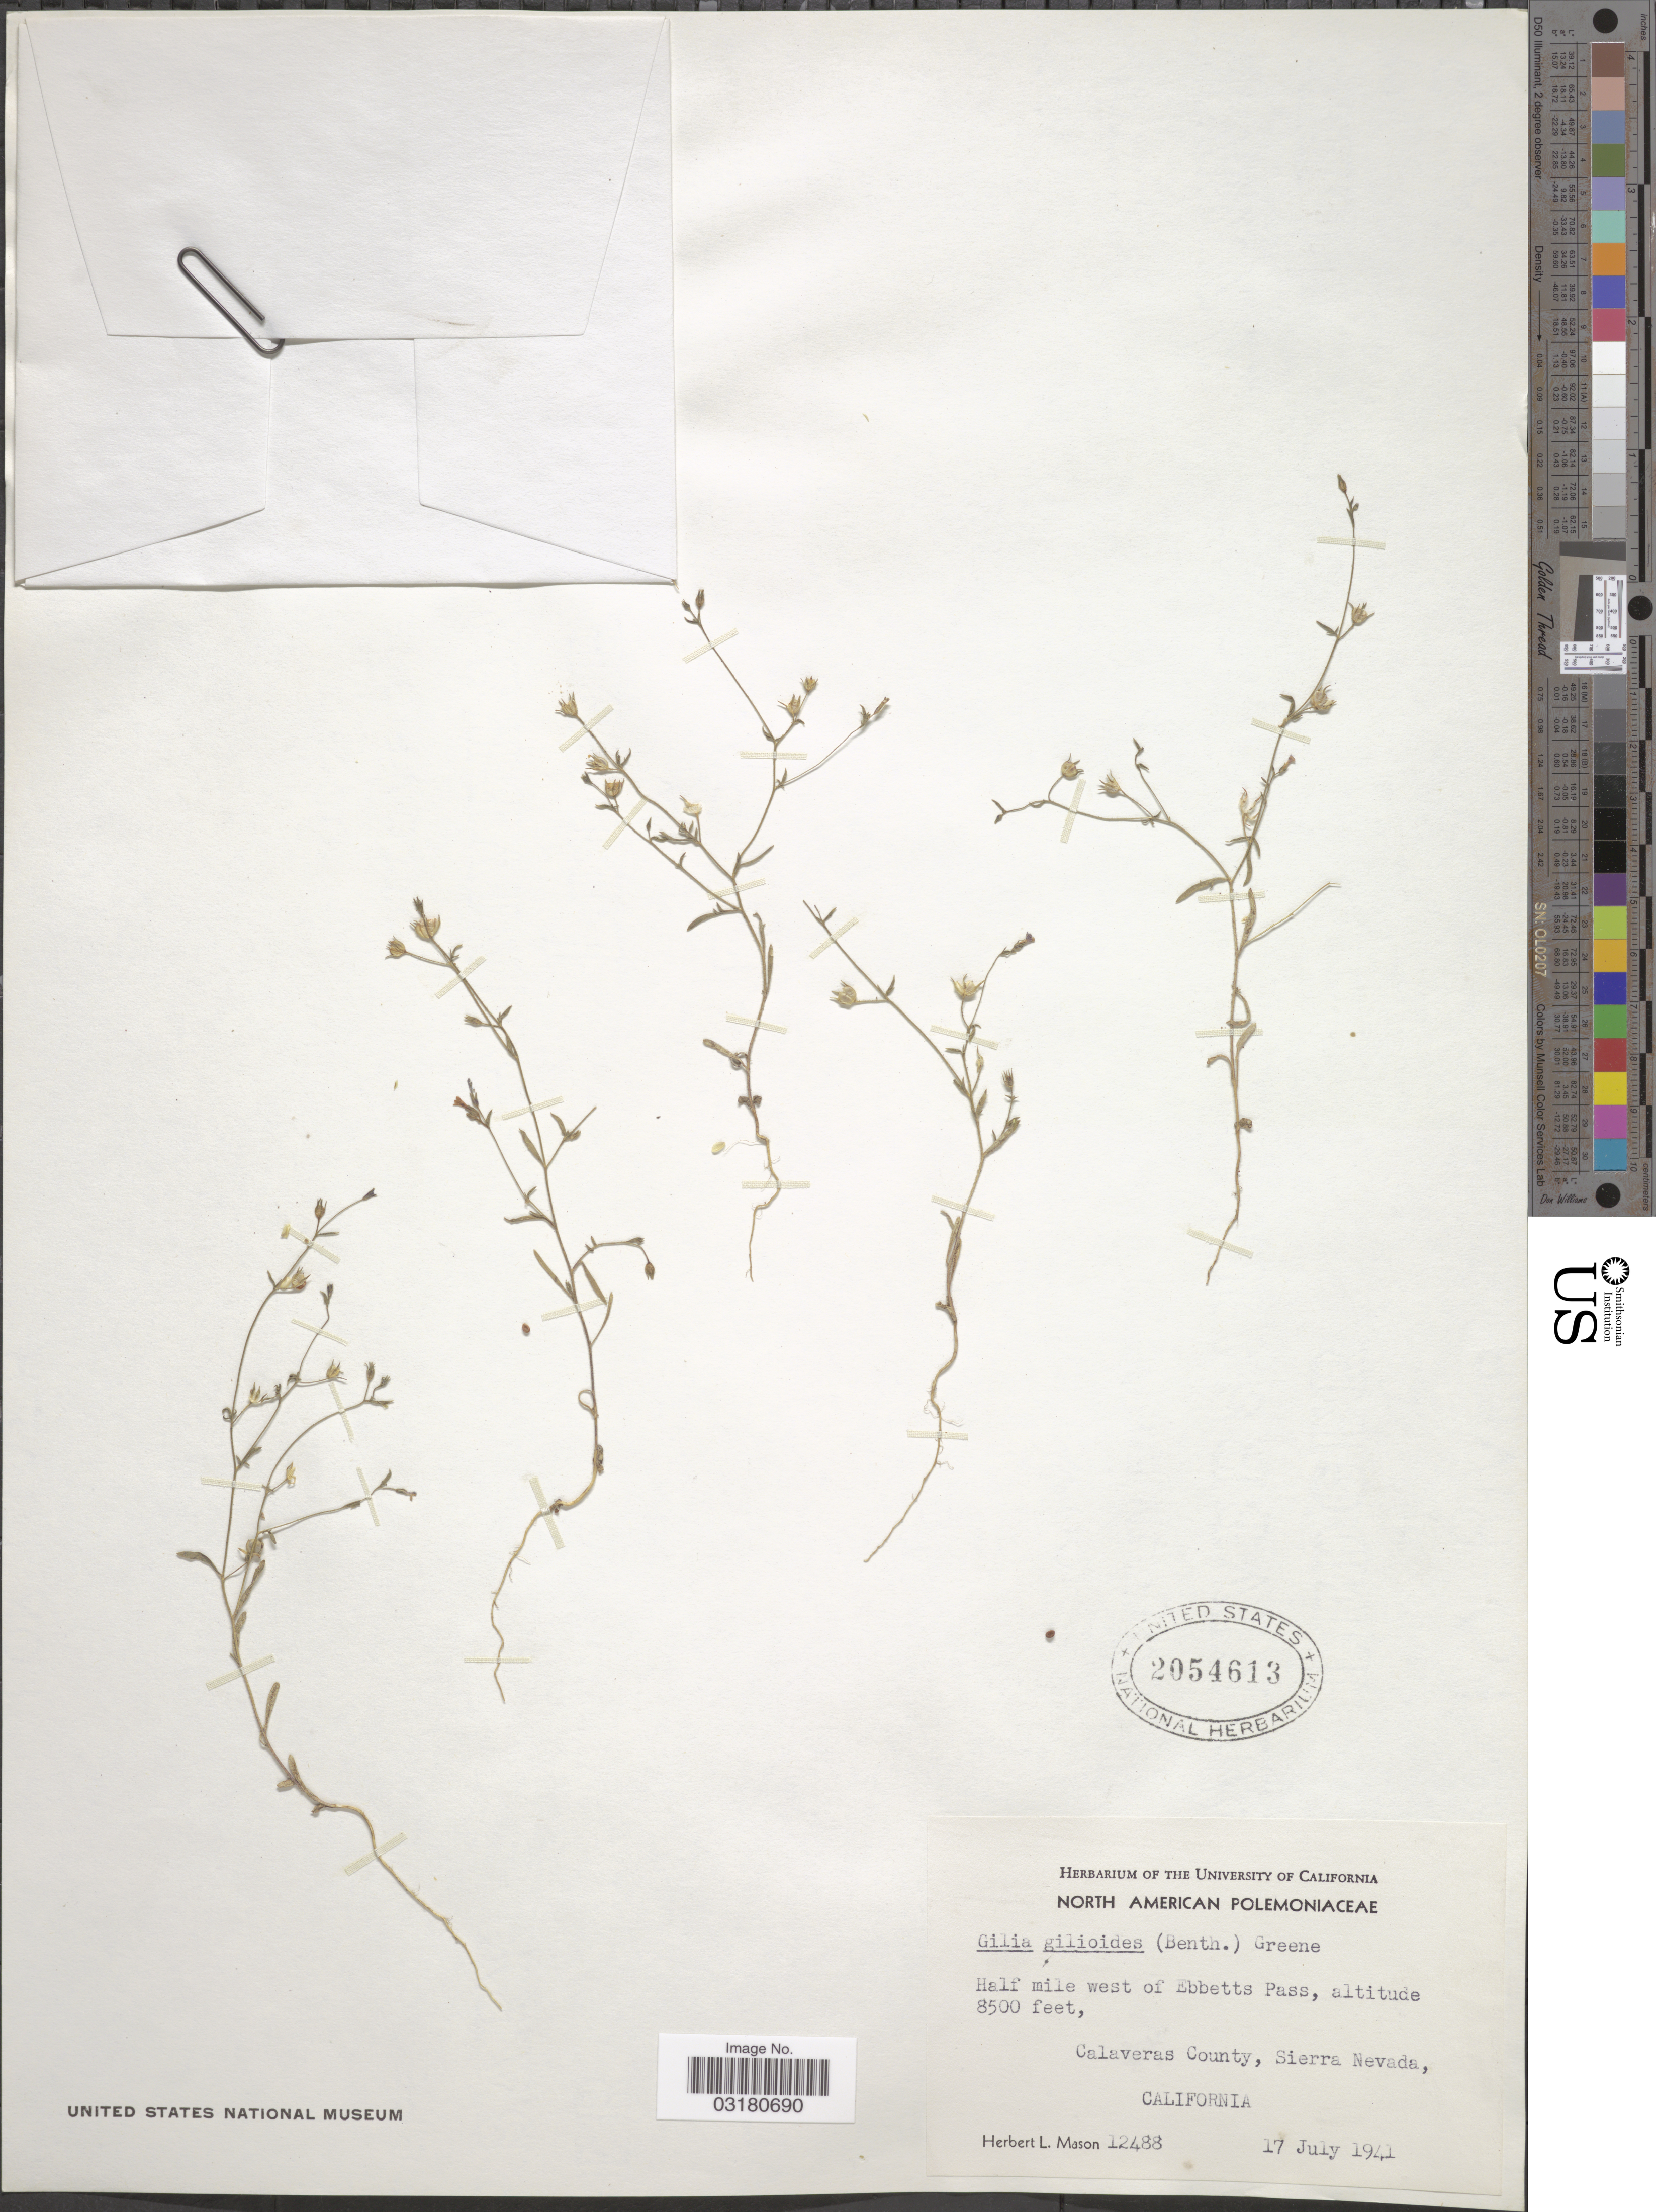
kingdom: Plantae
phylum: Tracheophyta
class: Magnoliopsida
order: Ericales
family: Polemoniaceae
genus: Allophyllum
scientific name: Allophyllum integrifolium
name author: (Brand) A.D. Grant & V.E. Grant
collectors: H. L. Mason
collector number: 12488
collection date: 1941-07-17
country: United States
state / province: California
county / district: Calaveras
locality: Half mile west of Ebbetts Pass, Calaveras County, Sierra Nevada.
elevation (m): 2591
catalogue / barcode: US 2054613